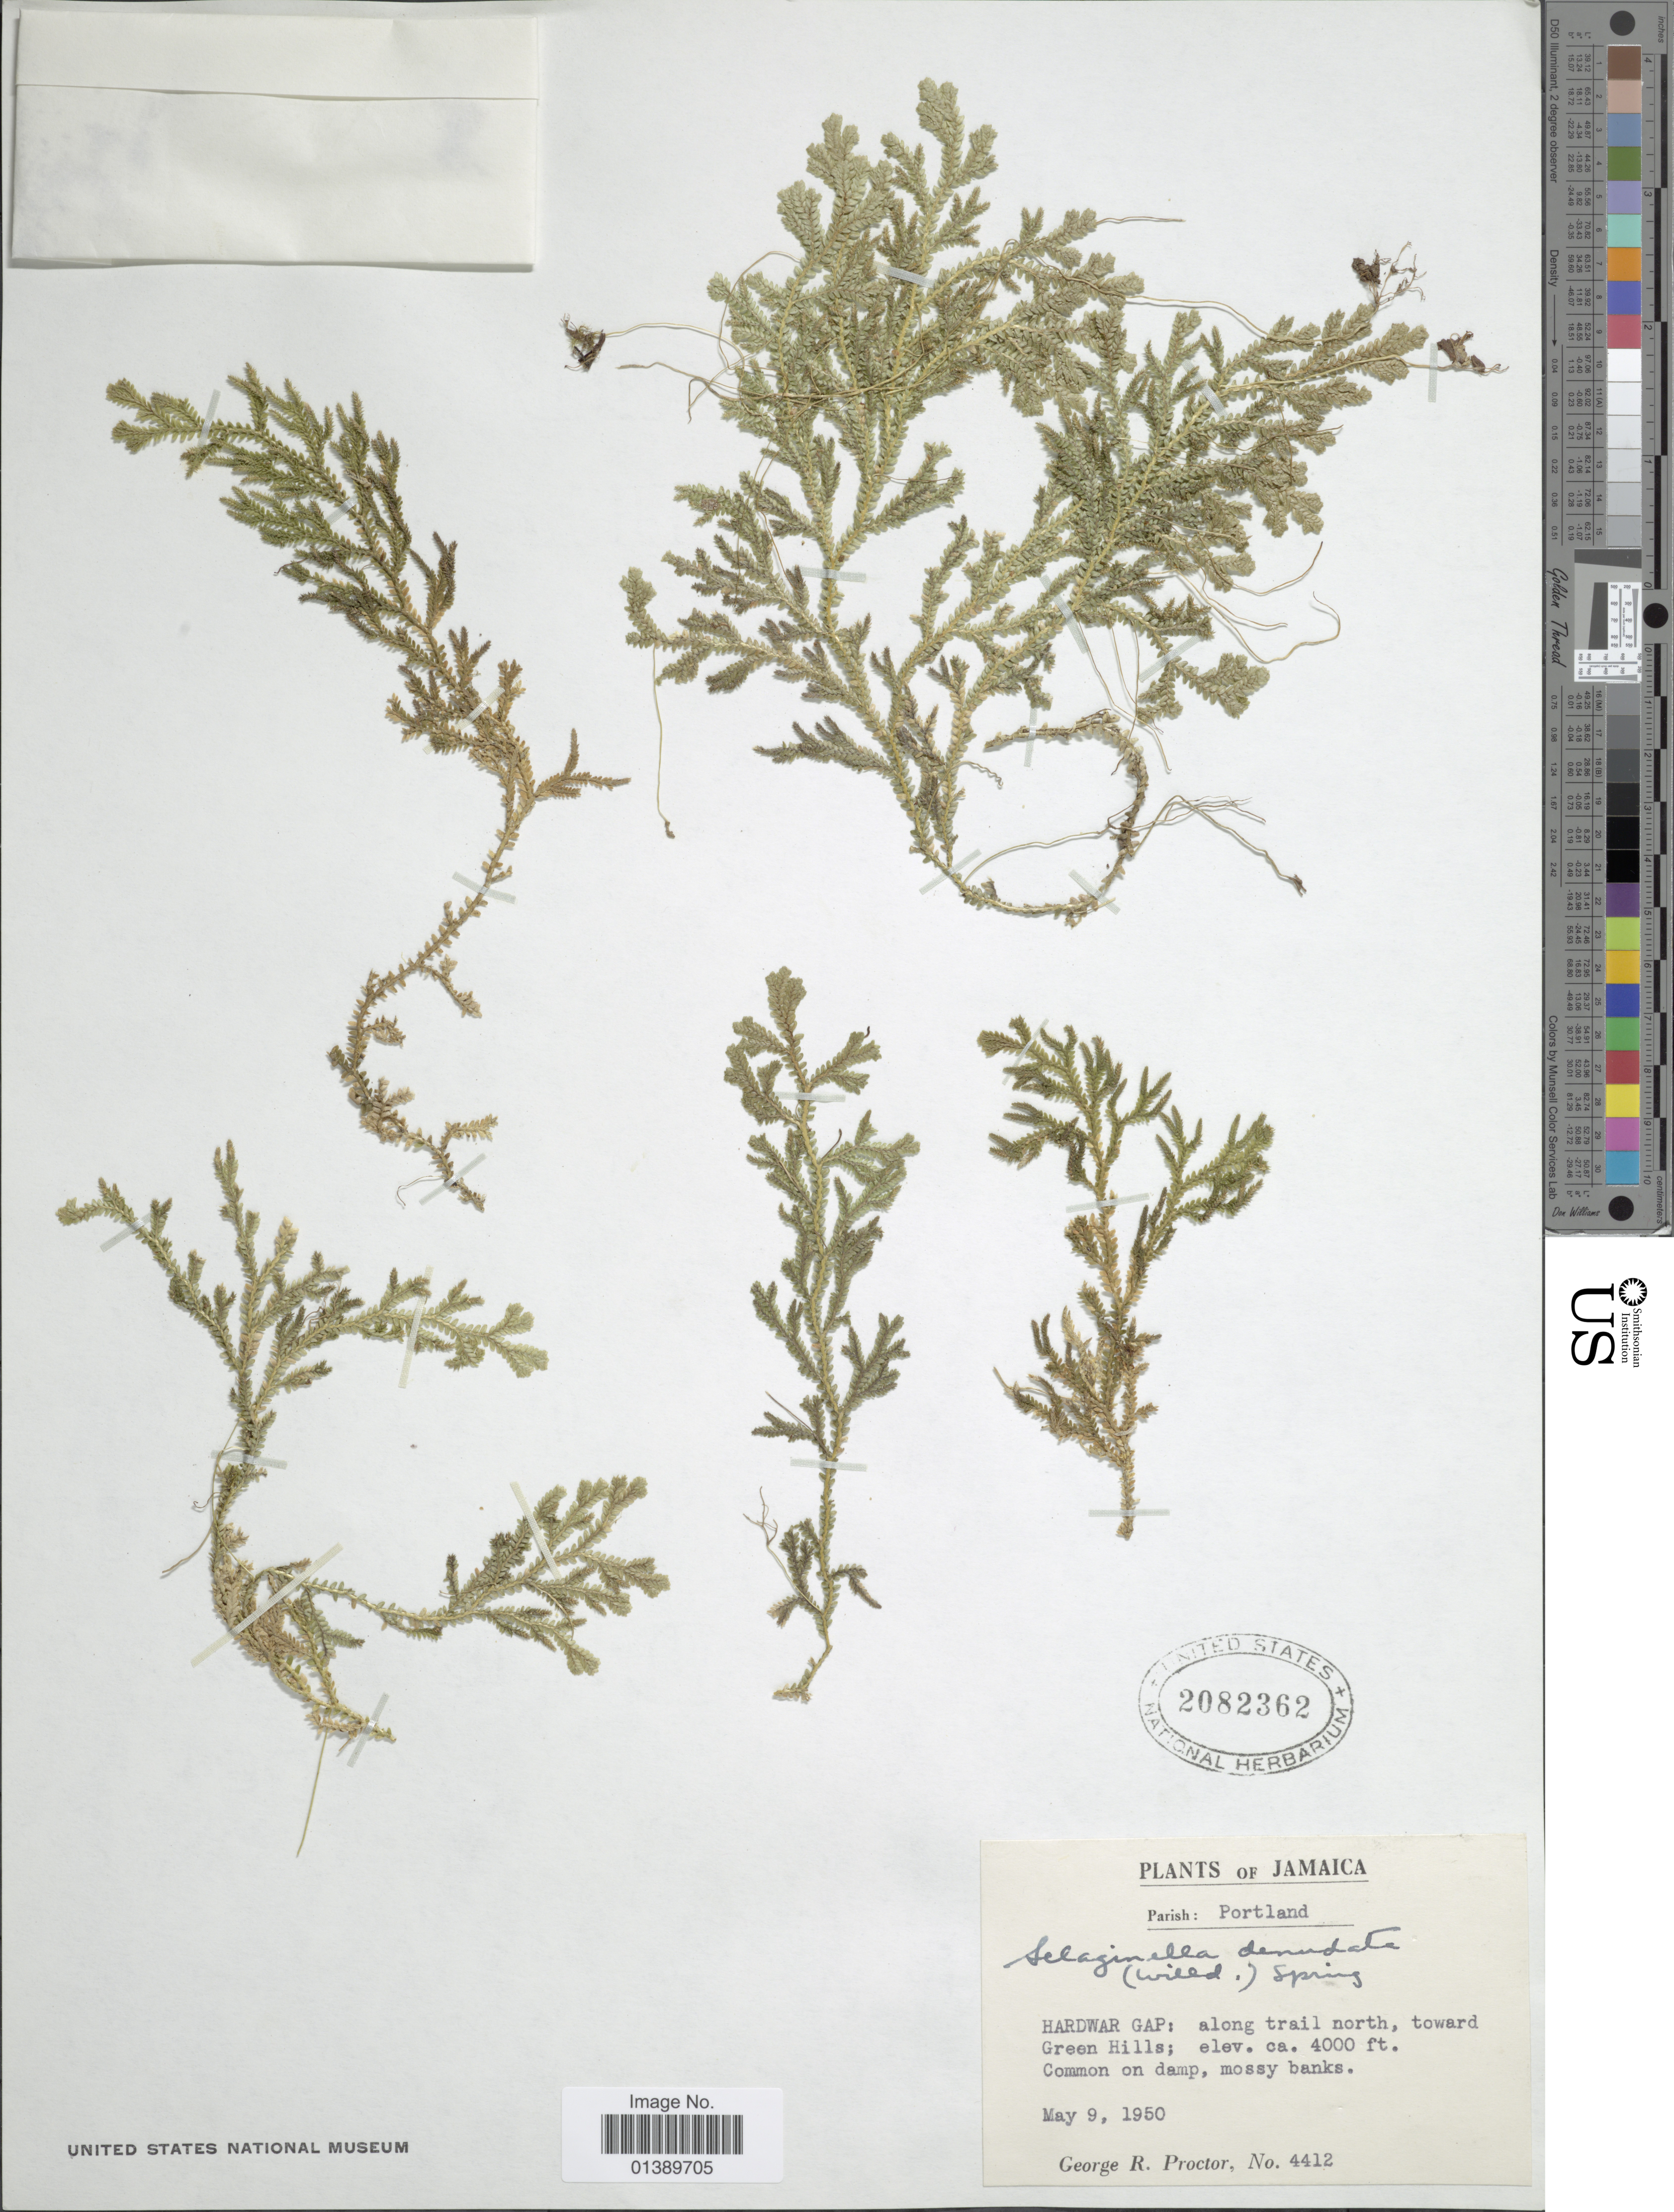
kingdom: Plantae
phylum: Tracheophyta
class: Lycopodiopsida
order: Selaginellales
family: Selaginellaceae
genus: Selaginella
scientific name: Selaginella denudata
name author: (Willd.) Spring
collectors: G. R. Proctor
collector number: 4412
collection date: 1950-05-09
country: Jamaica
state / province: Portland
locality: Hardwar Gap: along trail north, toward Green Hills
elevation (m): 1219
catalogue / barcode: US 2082362